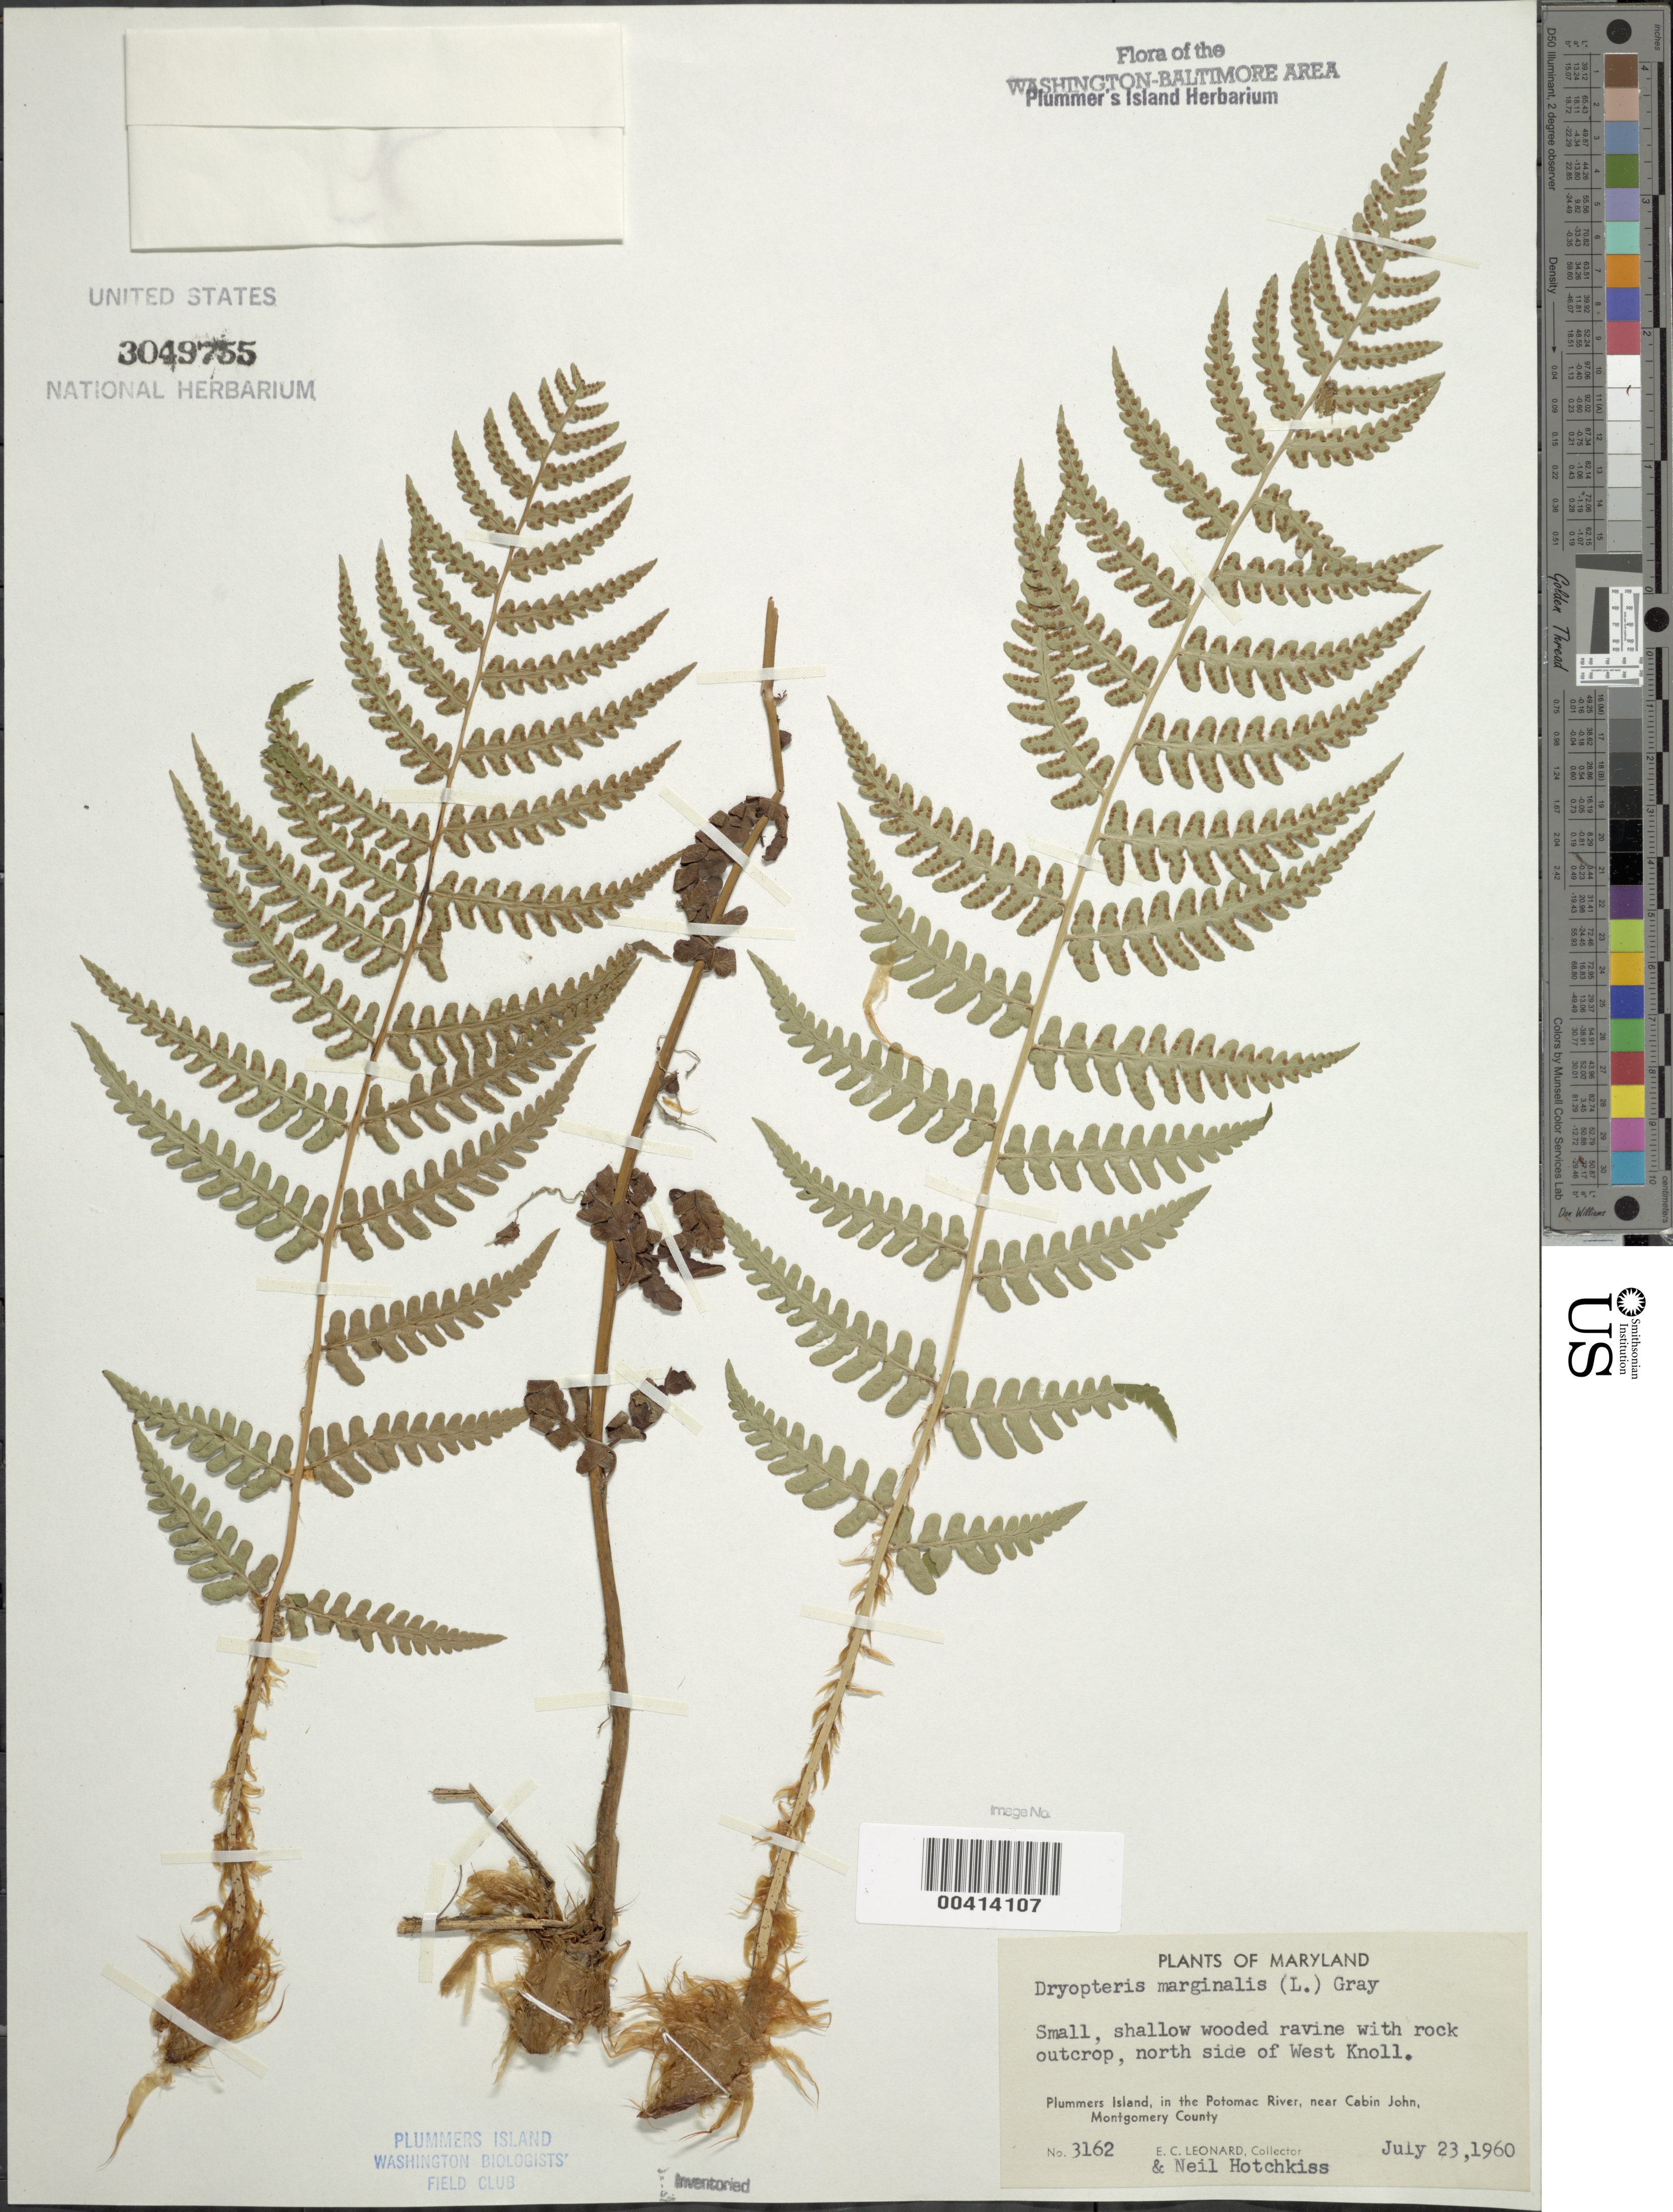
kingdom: Plantae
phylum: Tracheophyta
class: Polypodiopsida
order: Polypodiales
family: Dryopteridaceae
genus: Dryopteris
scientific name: Dryopteris marginalis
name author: (L.) A. Gray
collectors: E. C. Leonard & N. Hotchkiss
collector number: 3162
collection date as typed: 23 Jul 1960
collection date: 1960-07-23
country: United States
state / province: Maryland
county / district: Montgomery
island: Plummers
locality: Plummer's Island; north side of west knoll C. & O. Canal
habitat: Small shallow ravine with rock outcrop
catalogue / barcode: US 3049755